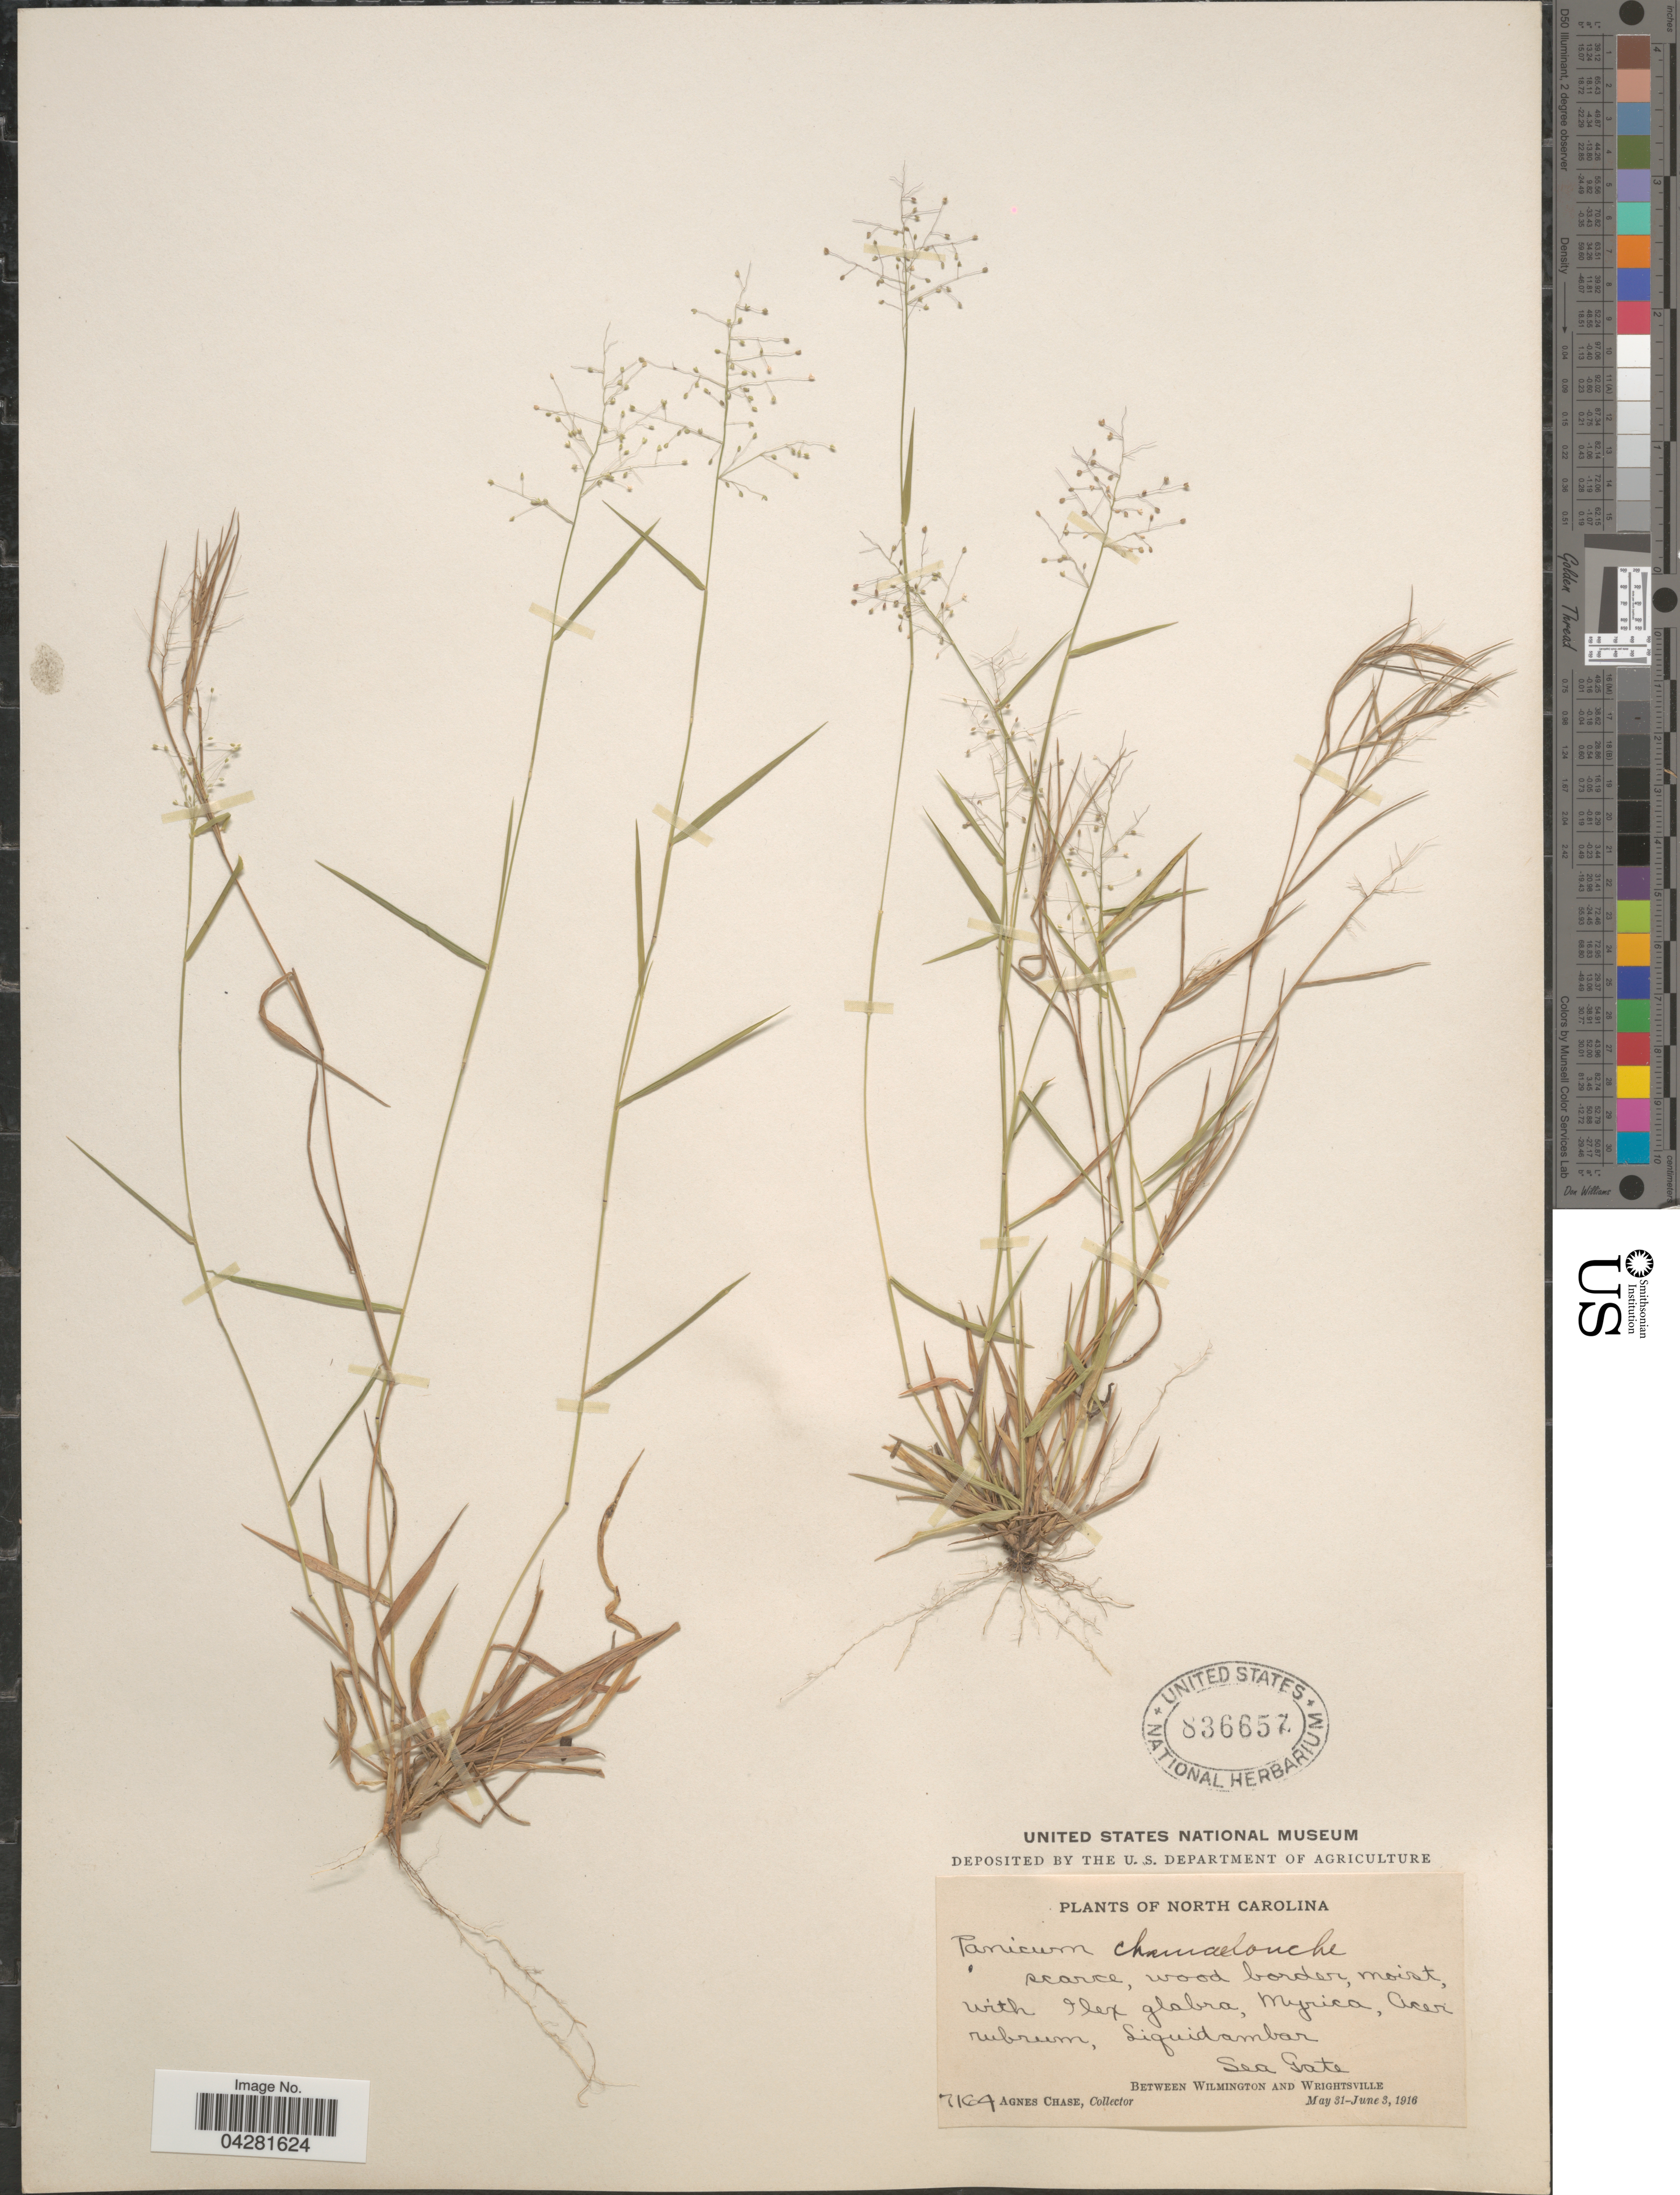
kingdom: Plantae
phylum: Tracheophyta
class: Liliopsida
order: Poales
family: Poaceae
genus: Dichanthelium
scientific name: Dichanthelium ensifolium var. ensifolium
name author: (Baldwin ex Elliot) Gould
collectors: A. Chase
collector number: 7164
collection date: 1916-05-31/1916-06-03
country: United States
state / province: North Carolina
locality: Sea Gate. Between Wilmington and Wrightsville.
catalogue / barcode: US 836657